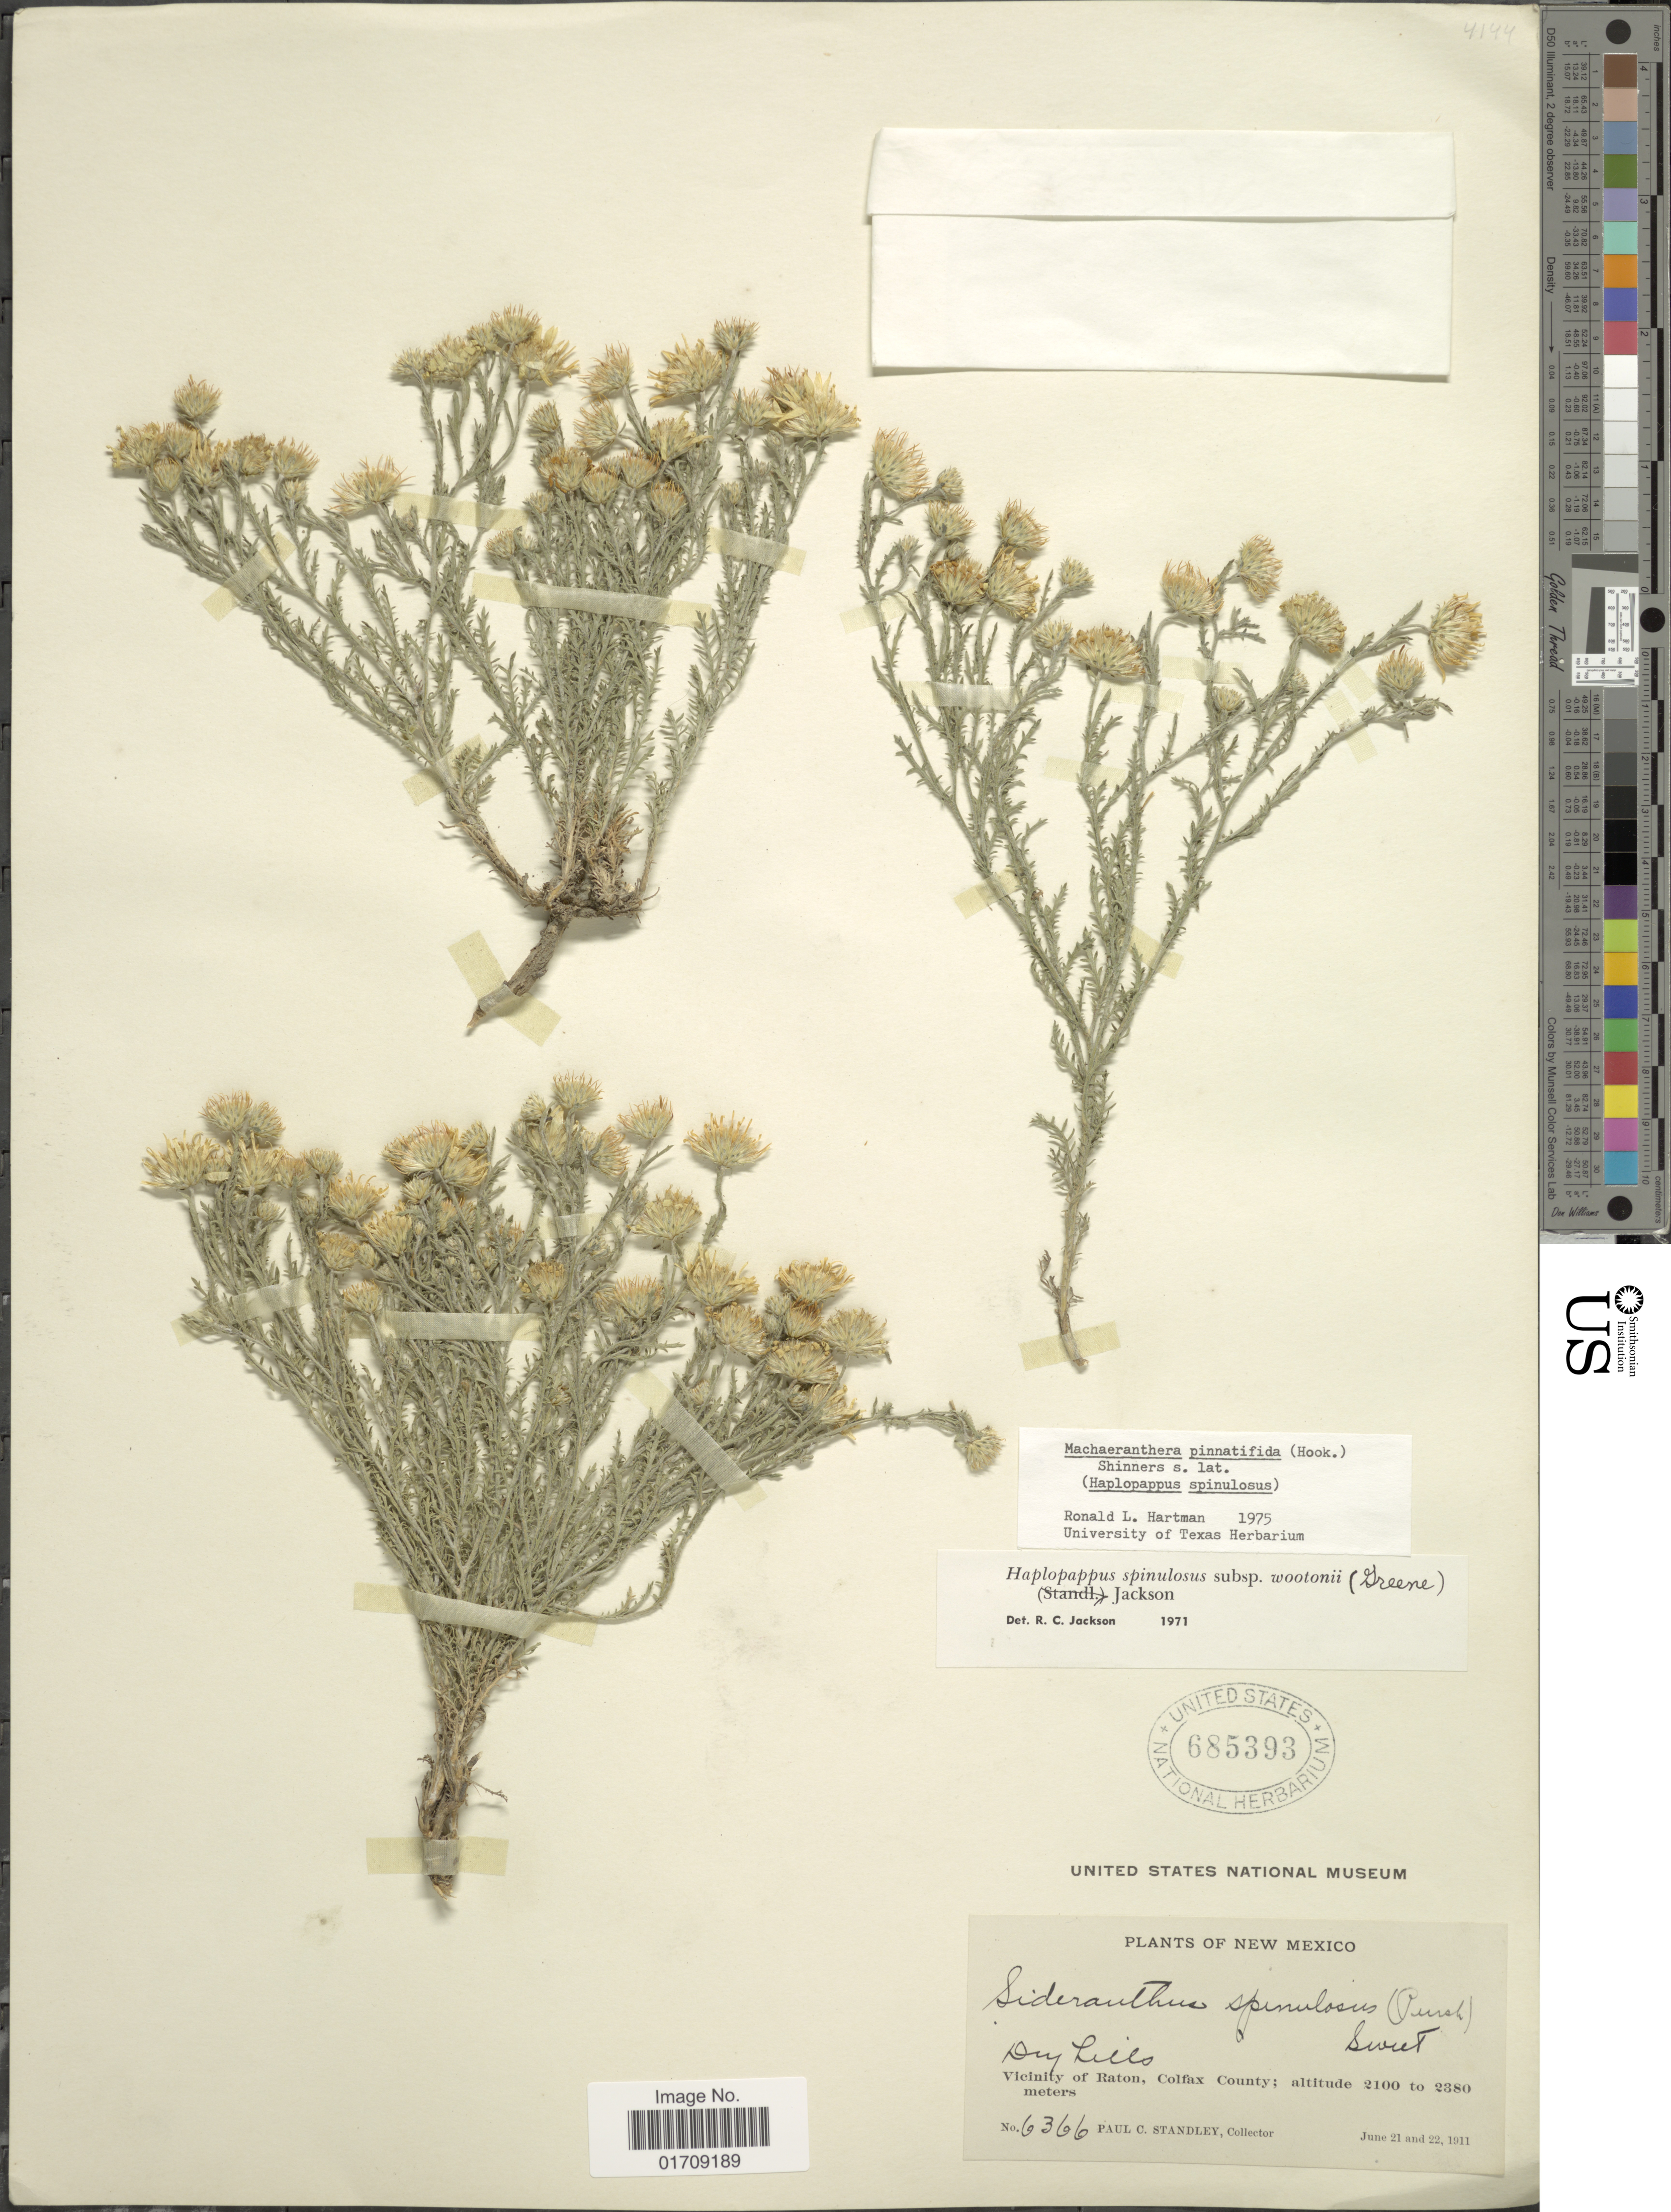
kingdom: Plantae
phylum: Tracheophyta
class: Magnoliopsida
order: Asterales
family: Asteraceae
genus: Machaeranthera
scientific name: Machaeranthera pinnatifida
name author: (Hook.) Shinners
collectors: P. C. Standley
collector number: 6366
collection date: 1911-06-21/1911-06-22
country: United States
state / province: New Mexico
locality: Vicinity of Raton, Colfax County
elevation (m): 2100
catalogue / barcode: US 685393